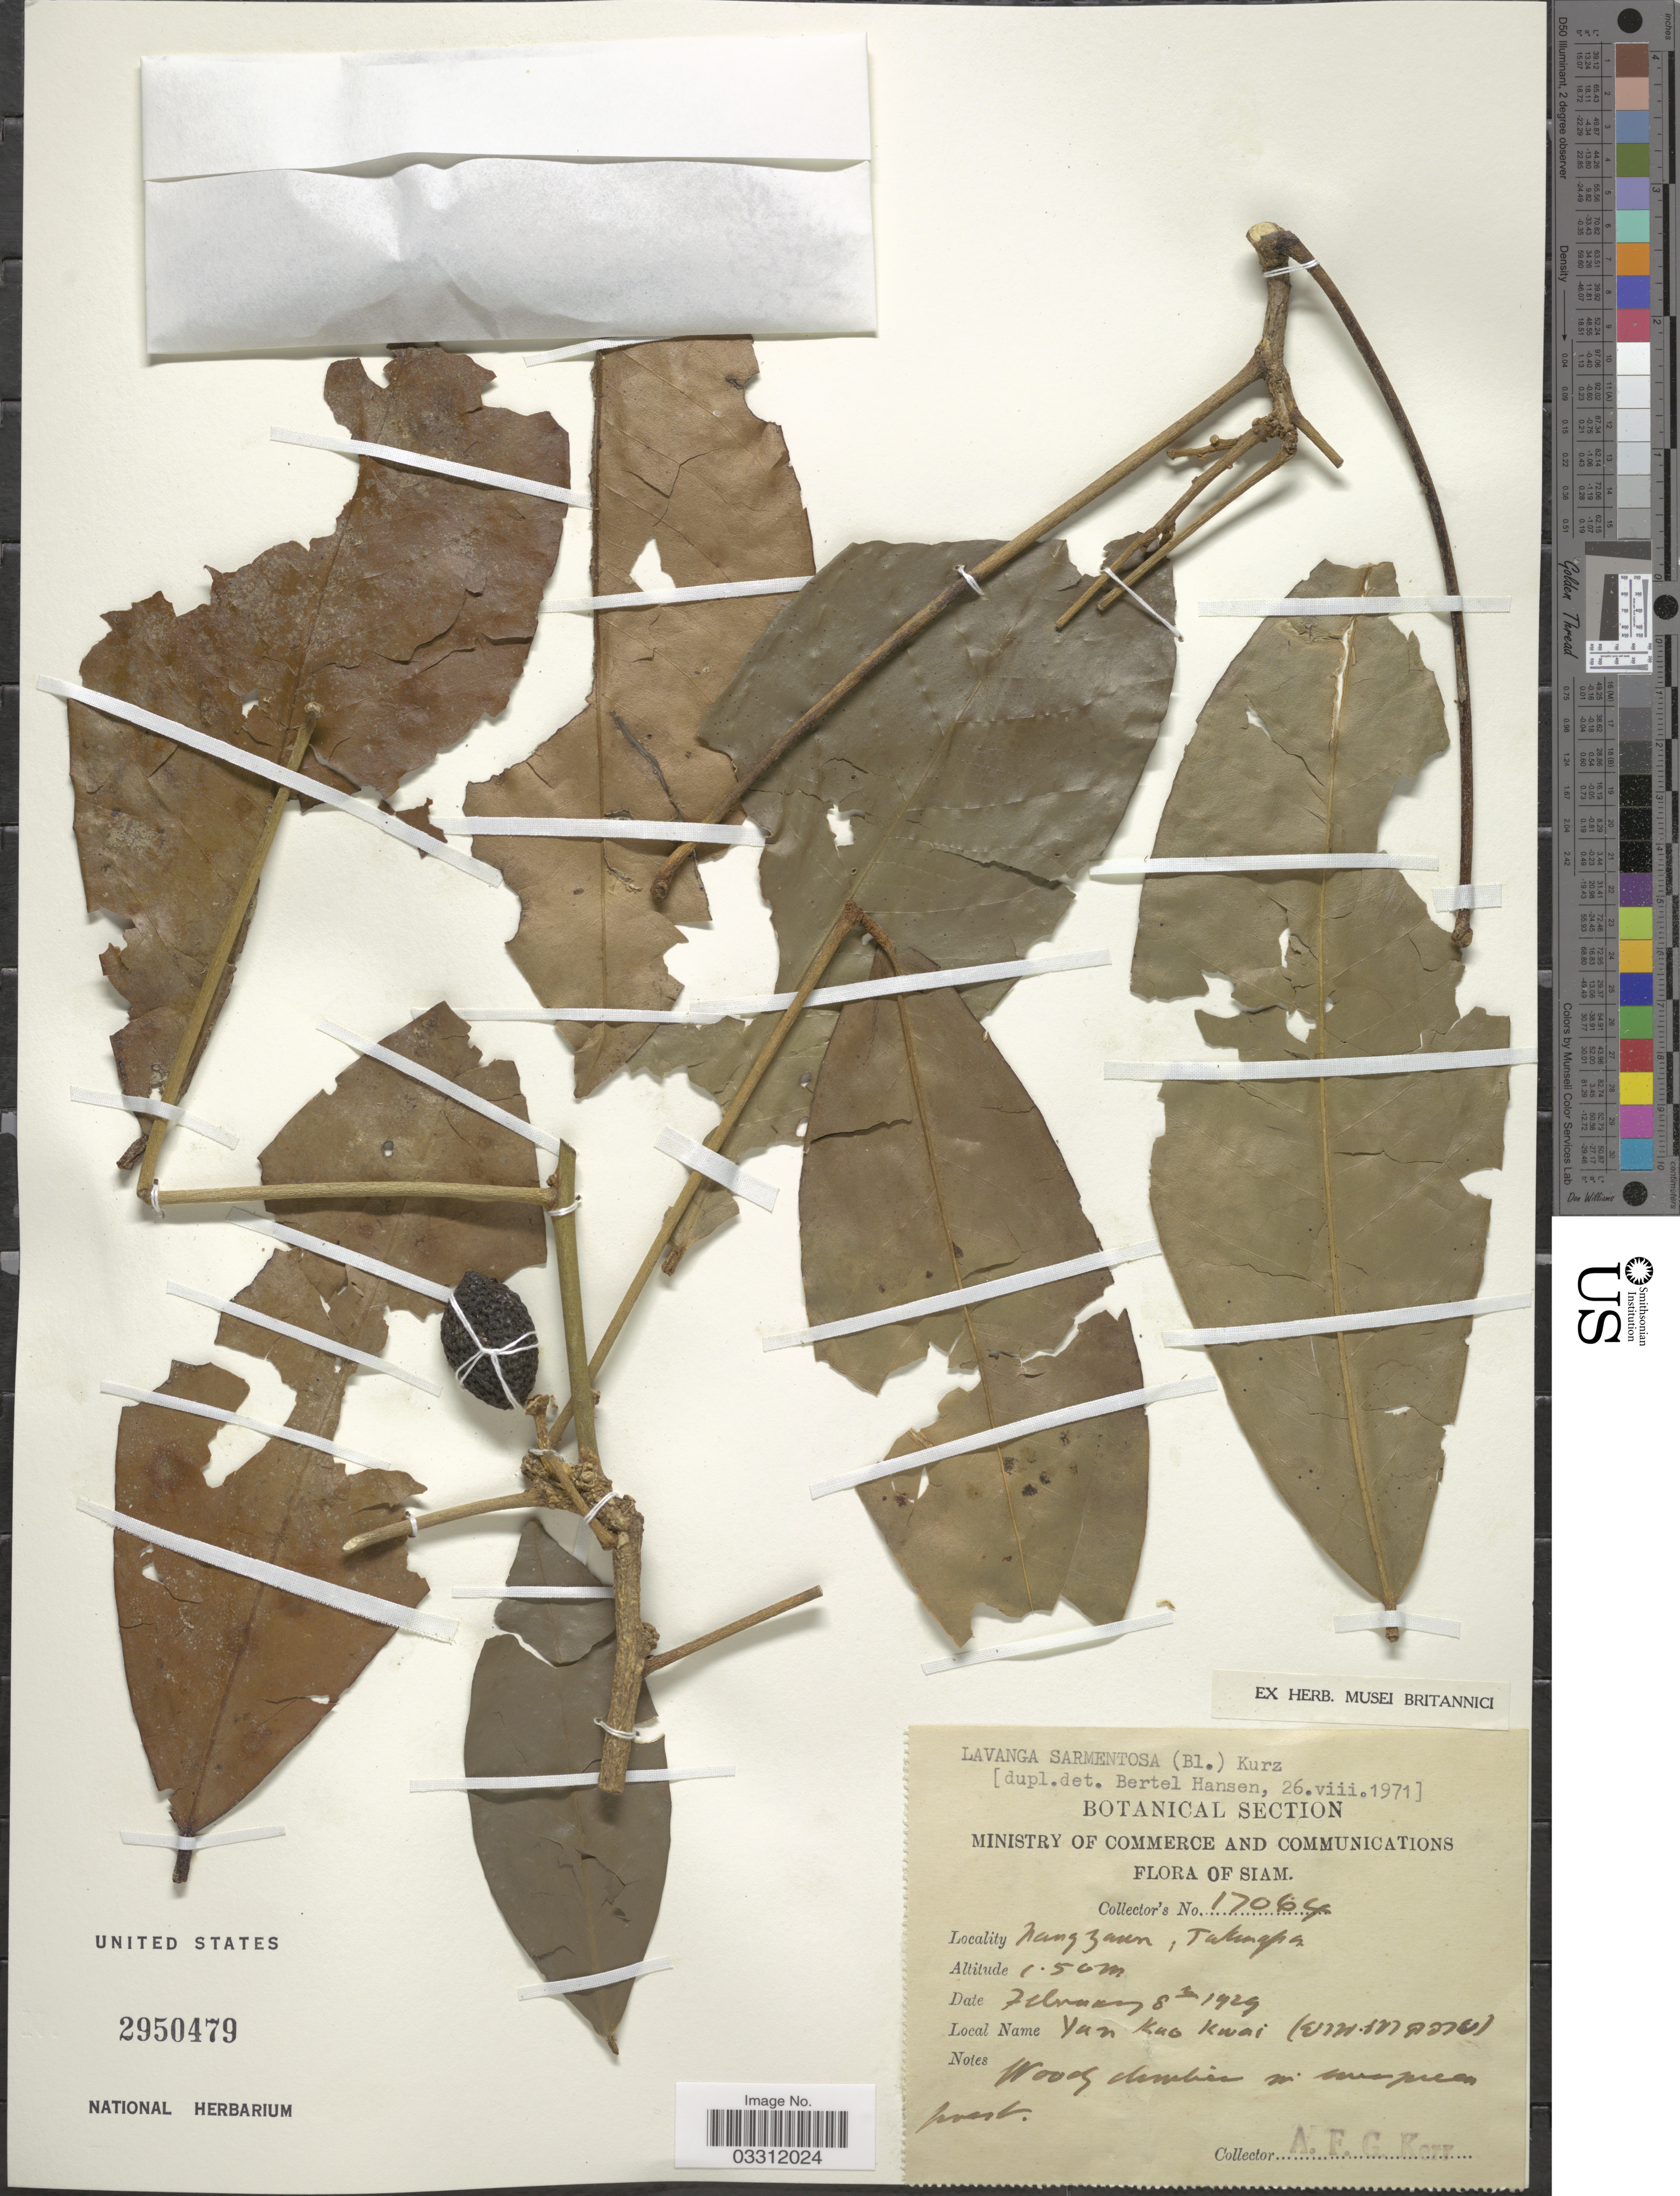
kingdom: Plantae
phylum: Tracheophyta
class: Magnoliopsida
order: Sapindales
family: Rutaceae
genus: Luvunga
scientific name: Luvunga sarmentosa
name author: Kurz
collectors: A. F. G. Kerr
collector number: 17064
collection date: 1929-02-08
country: Thailand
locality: Siam, Nang Yaun [interpreted], Takungha.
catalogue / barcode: US 2950479